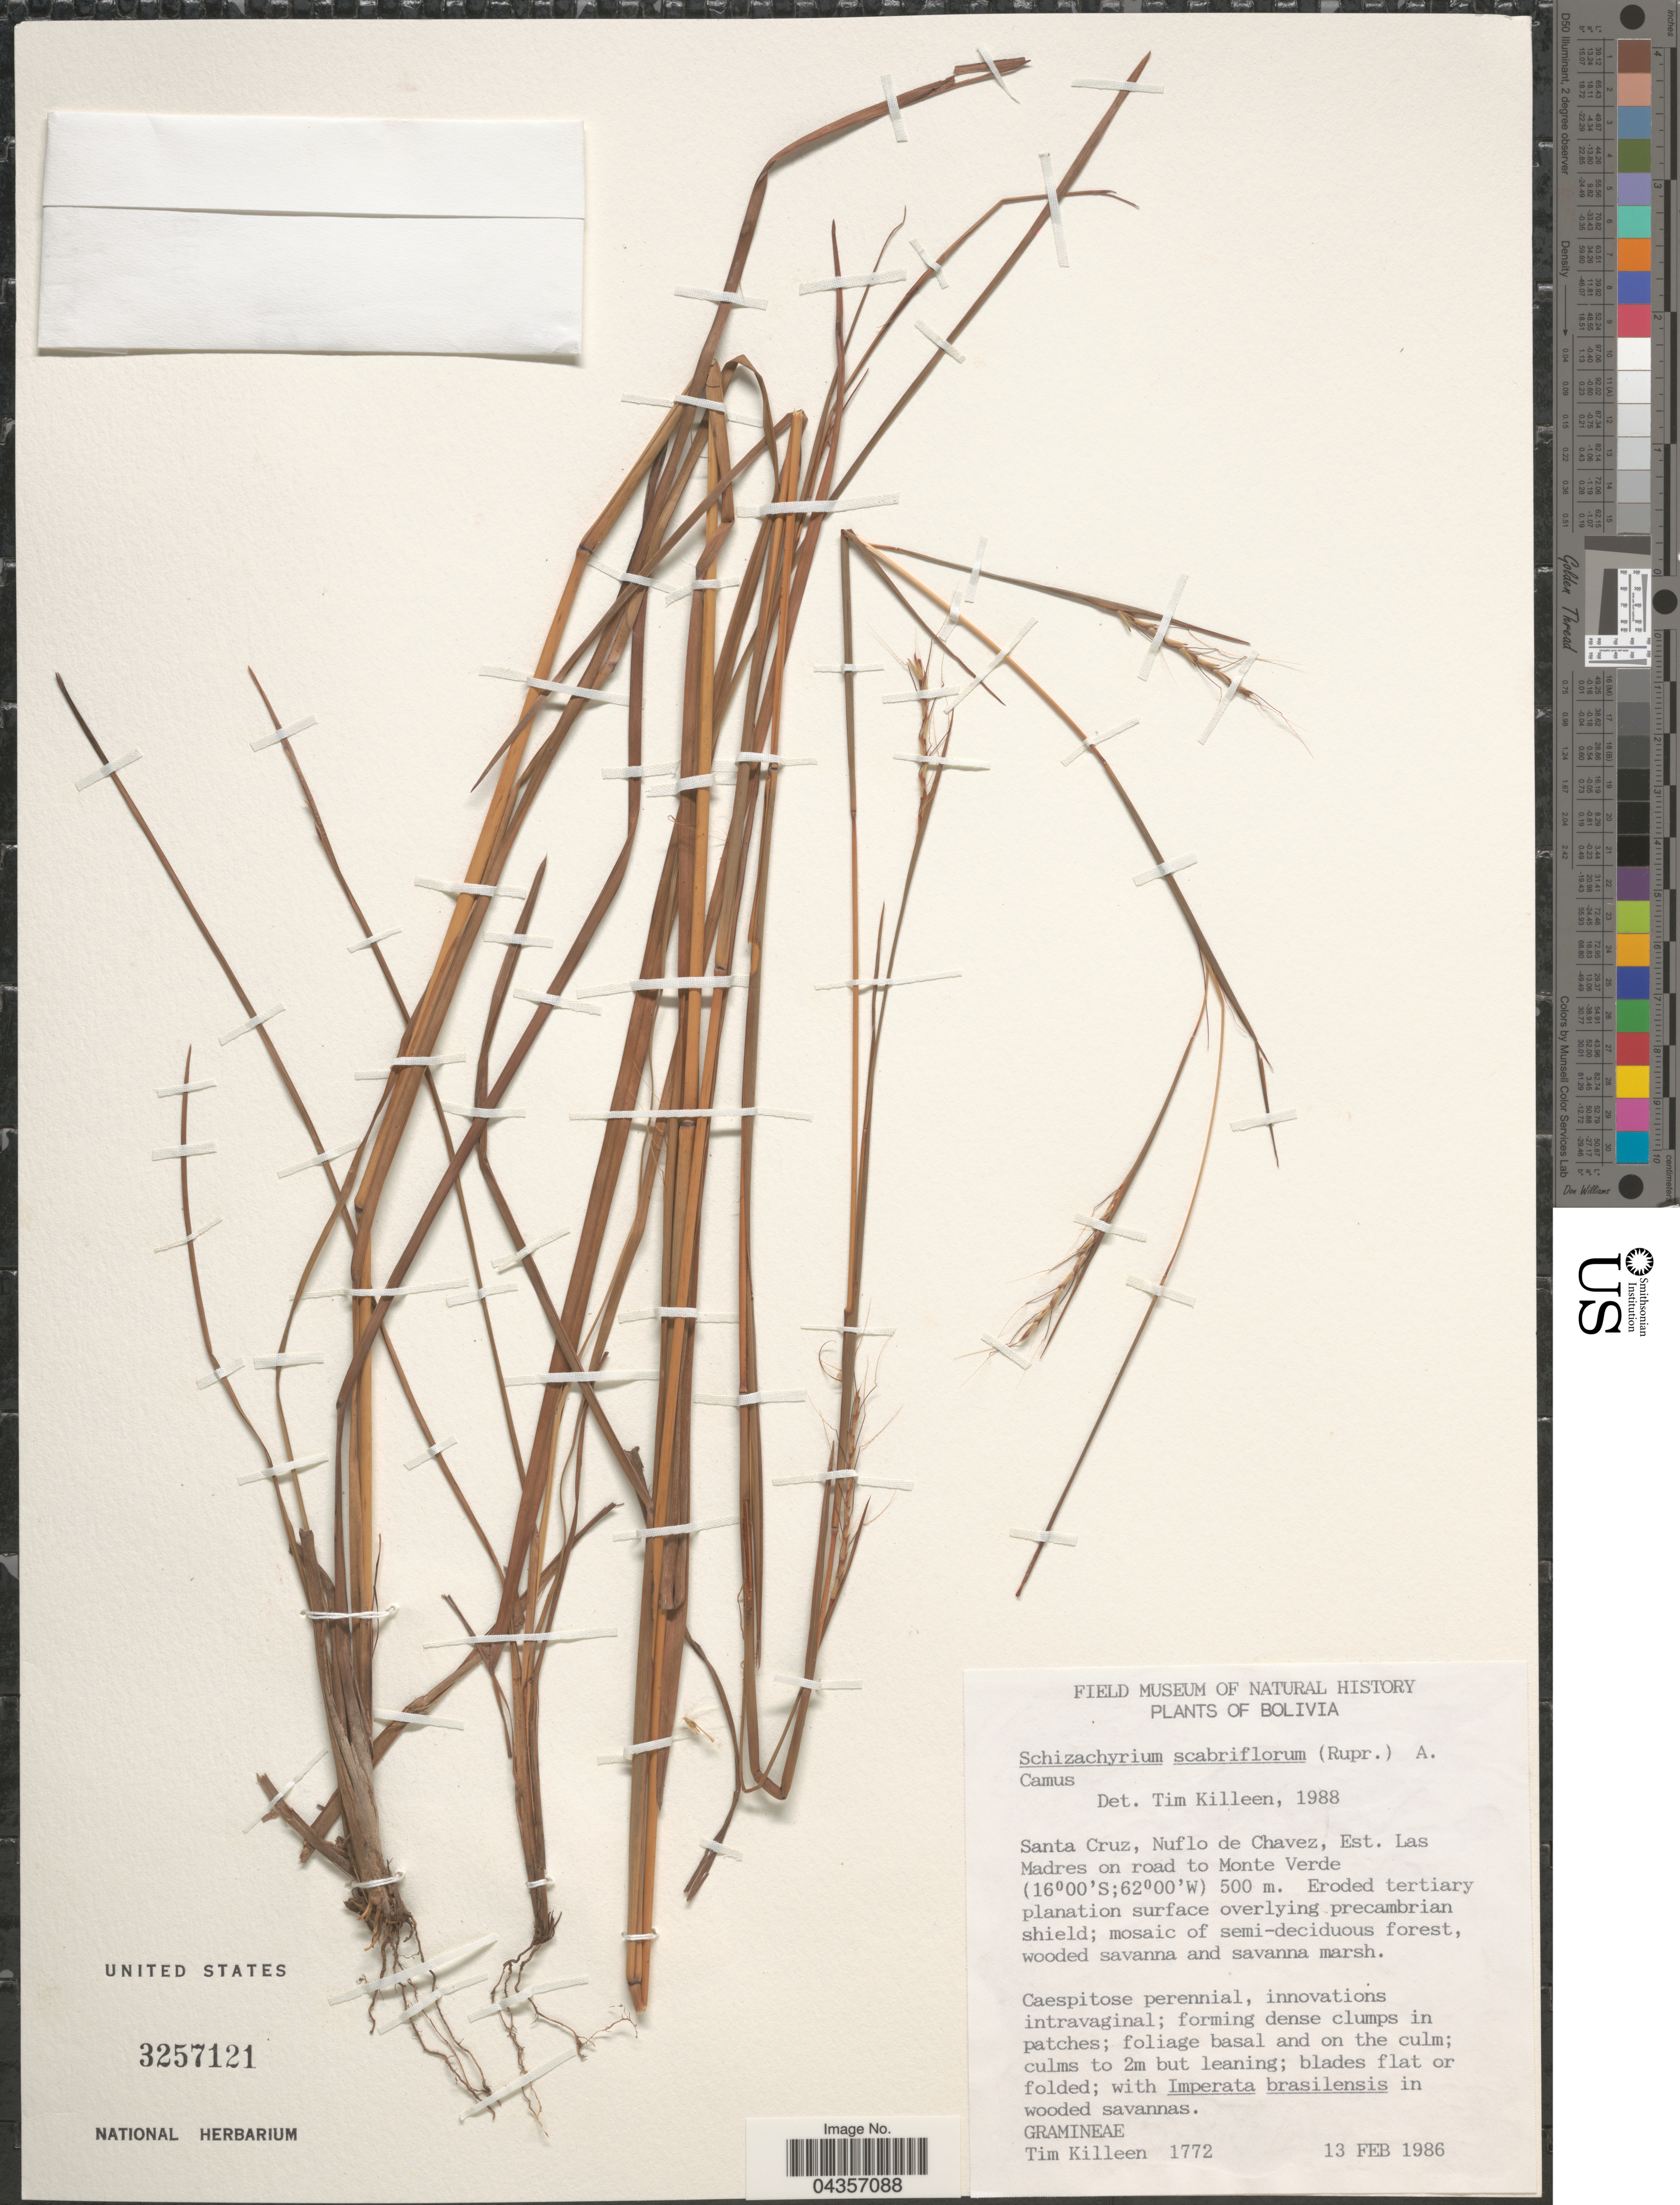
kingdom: Plantae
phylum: Tracheophyta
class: Liliopsida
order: Poales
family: Poaceae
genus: Schizachyrium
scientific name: Schizachyrium scabriflorum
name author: (Rupr. ex Hack.) A. Camus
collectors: T. J. Killeen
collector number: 1772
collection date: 1986-02-13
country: Bolivia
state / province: Santa Cruz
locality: Nuflo de Chavez, Est. Las Madres on road to Monte Verde.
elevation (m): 500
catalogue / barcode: US 3257121